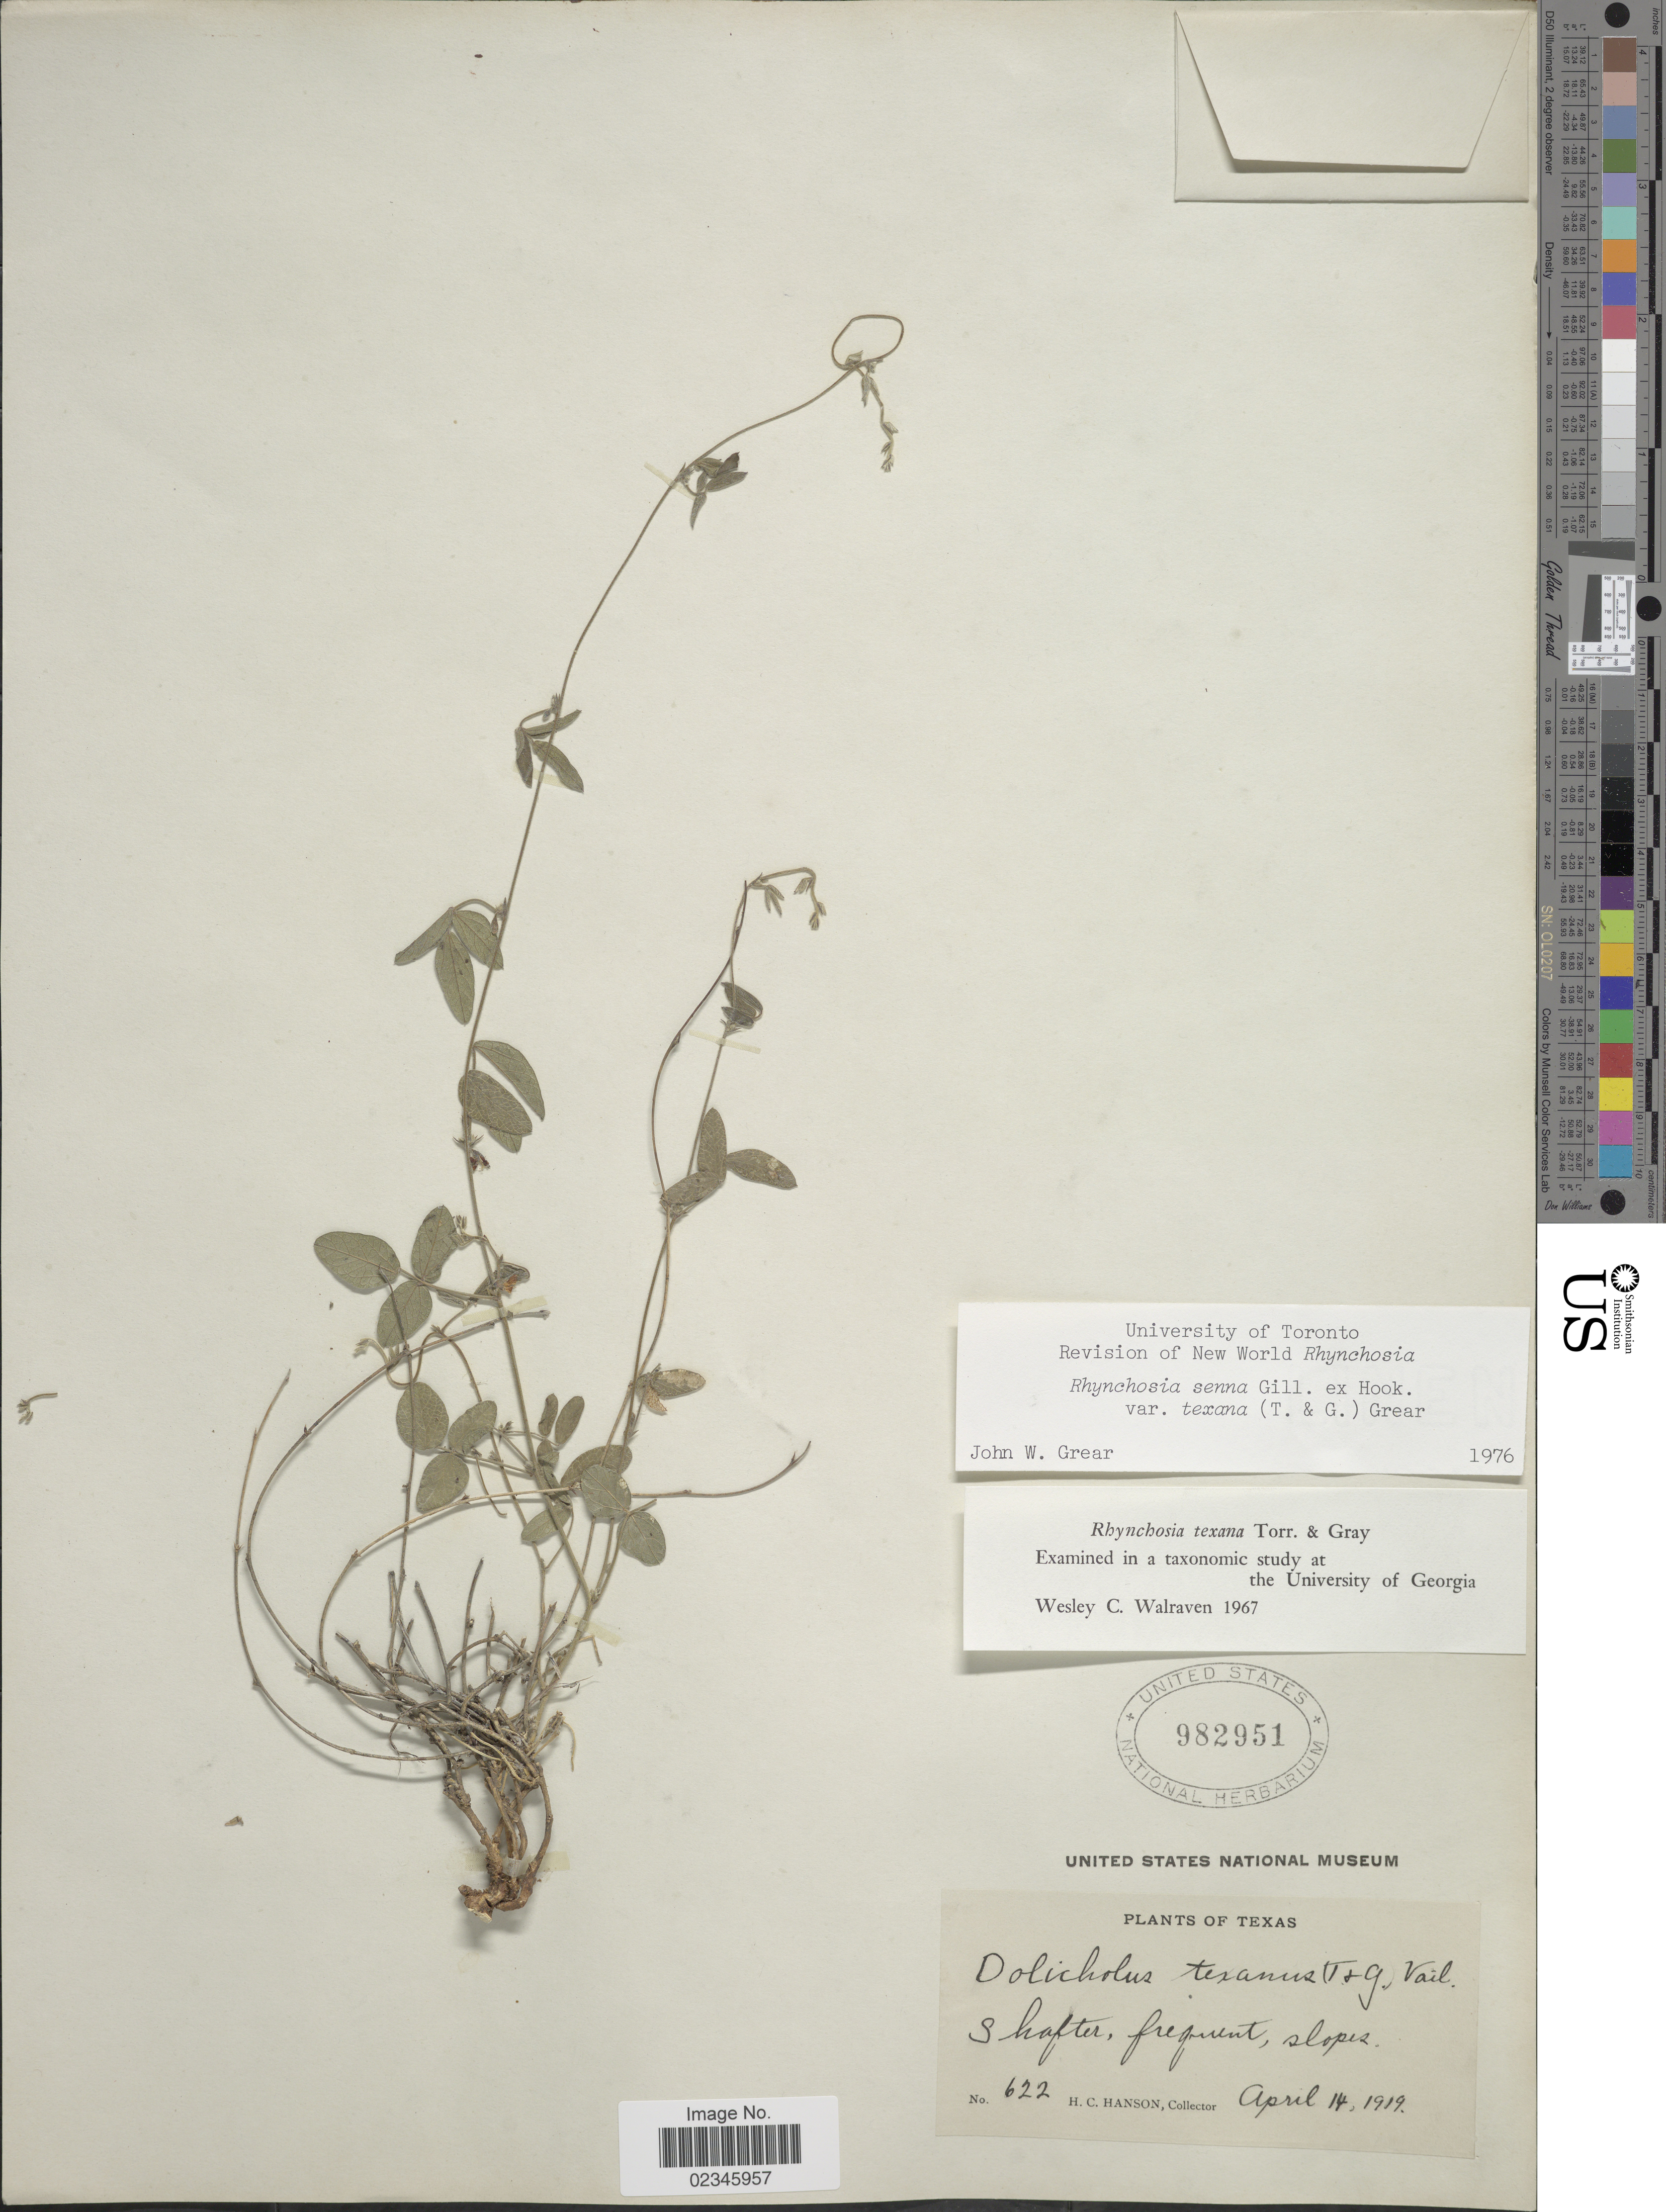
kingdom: Plantae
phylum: Tracheophyta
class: Magnoliopsida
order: Fabales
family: Fabaceae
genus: Rhynchosia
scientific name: Rhynchosia senna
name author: Gillies ex Hook.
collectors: H. Hanson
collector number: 622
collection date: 1919-04-14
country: United States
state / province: Texas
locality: Shafter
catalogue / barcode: US 982951